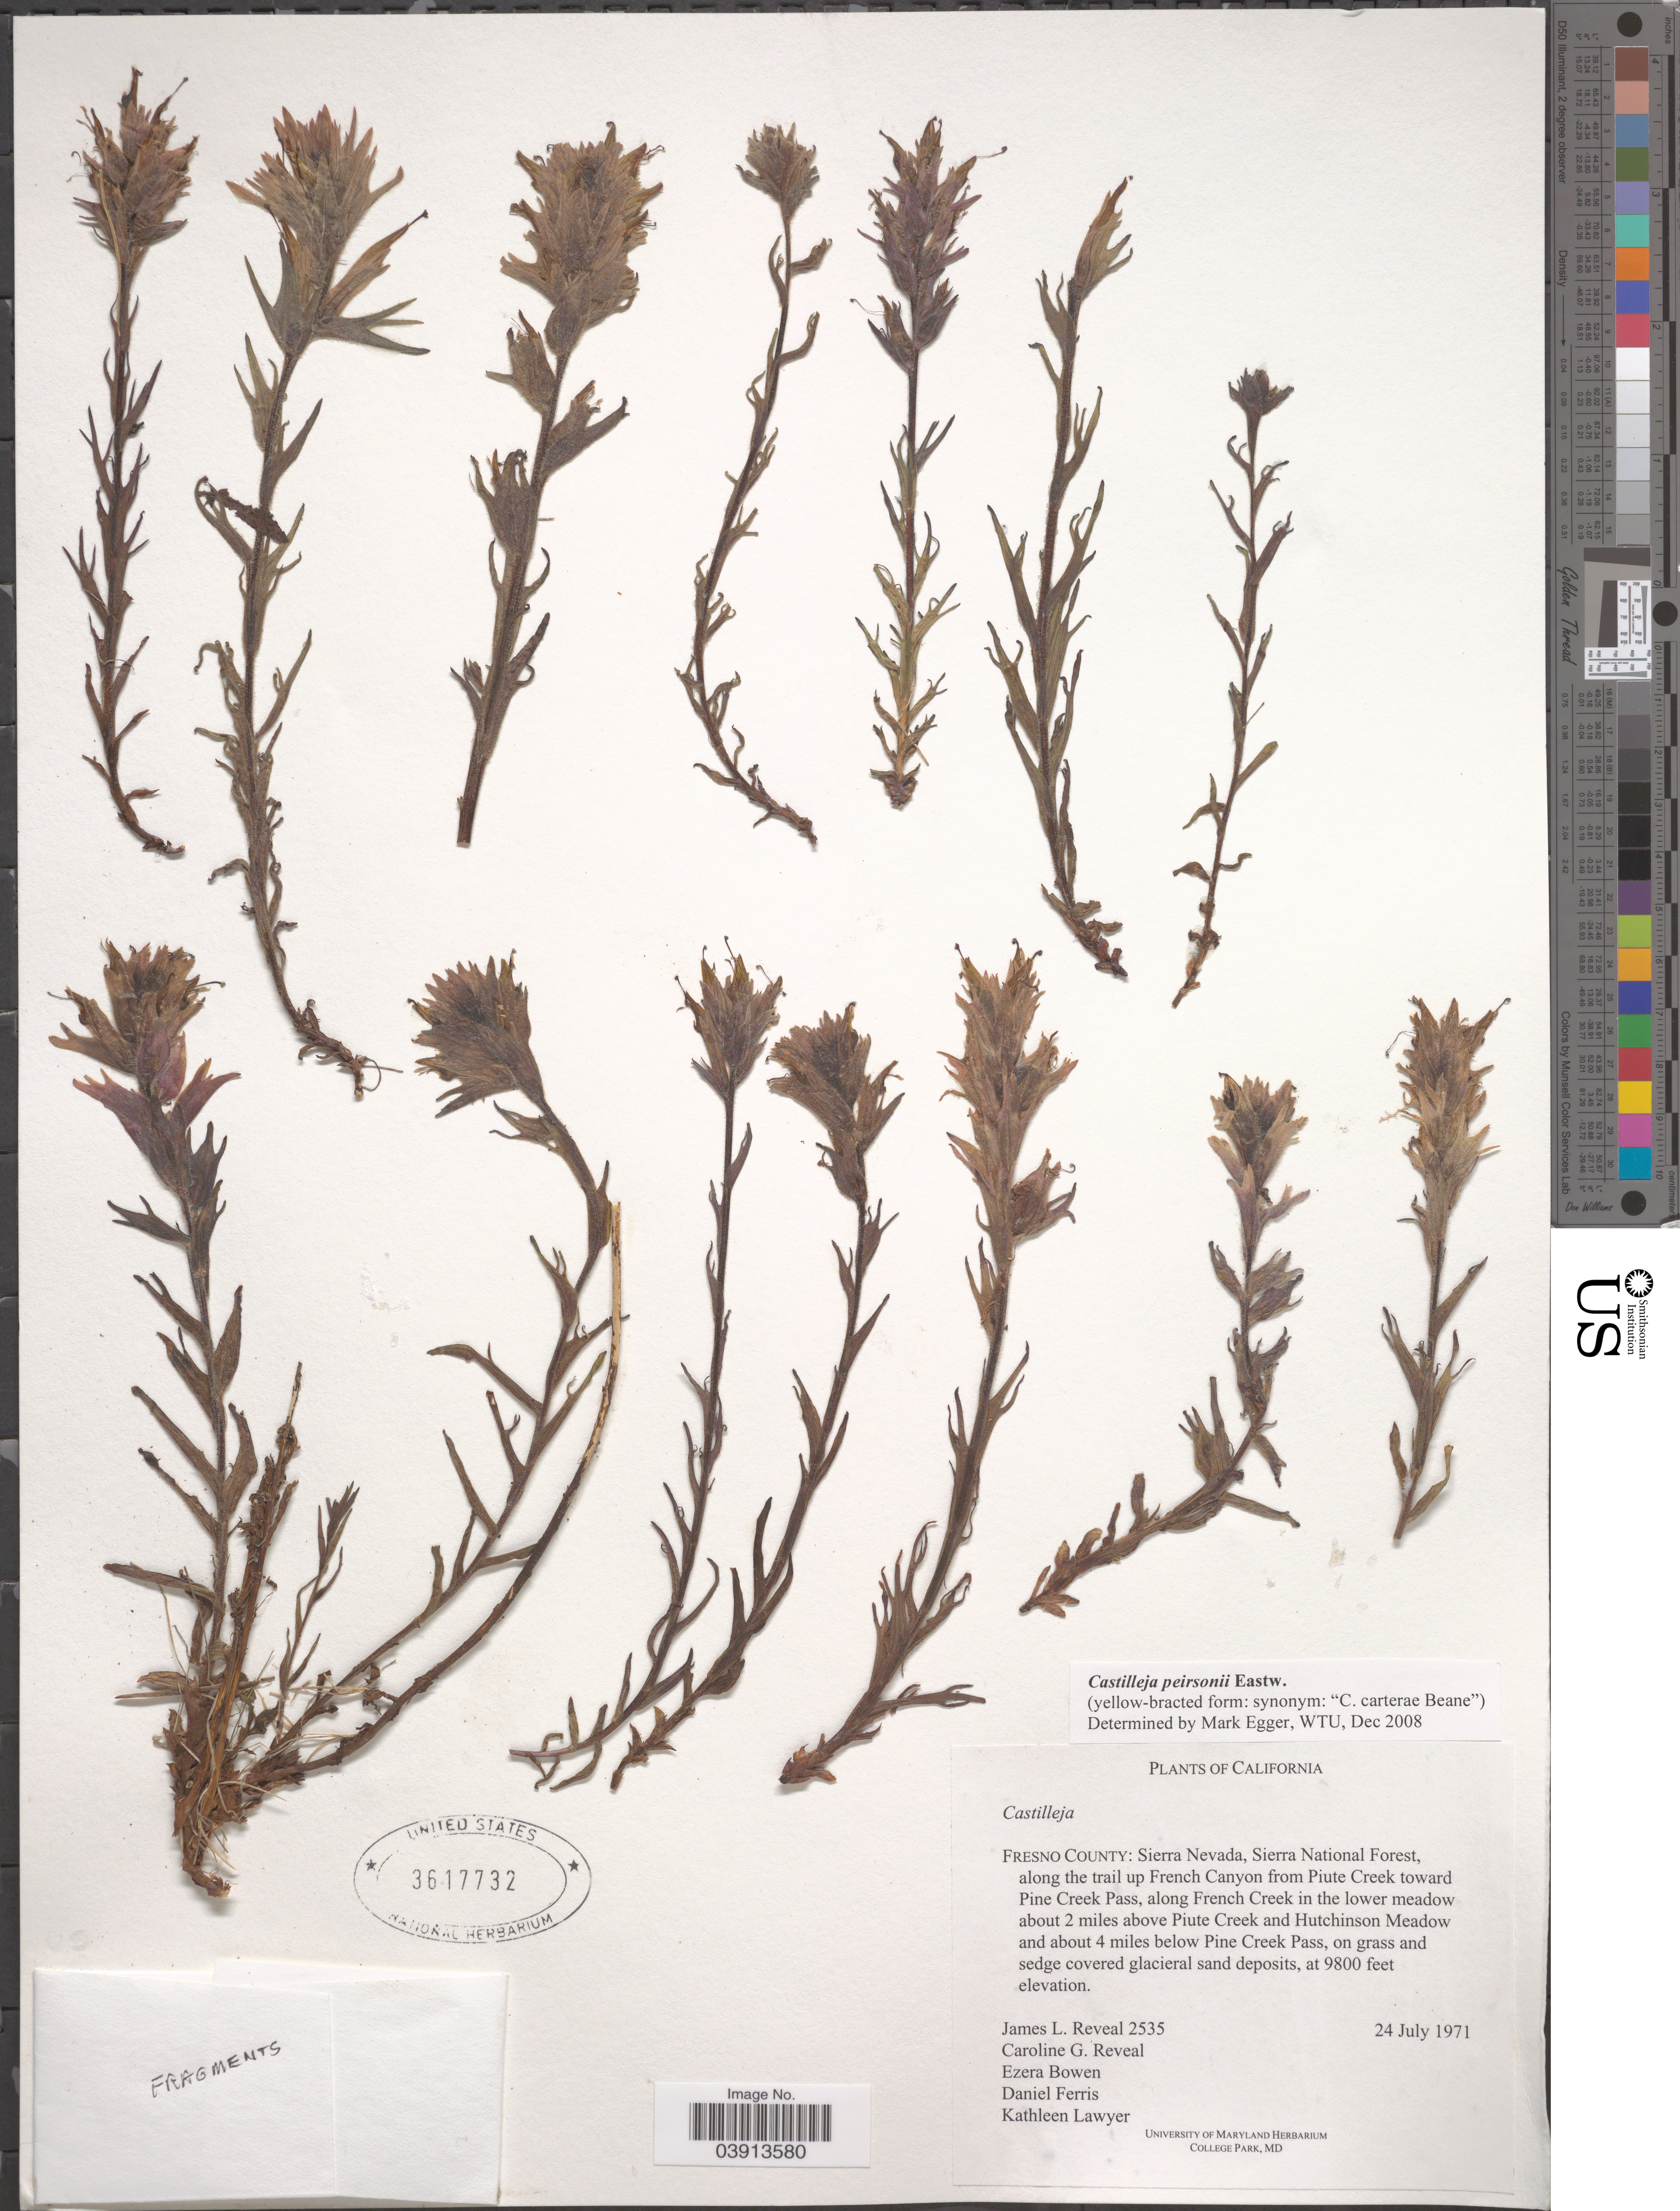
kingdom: Plantae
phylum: Tracheophyta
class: Magnoliopsida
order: Lamiales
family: Orobanchaceae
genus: Castilleja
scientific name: Castilleja peirsonii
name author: Eastw.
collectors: J. L. Reveal, C. G. Reveal, E. Bowen, D. Ferris & K. Lawyer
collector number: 2535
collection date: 1971-07-24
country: United States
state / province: California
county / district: Fresno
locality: Fresno County: Sierra Nevada, Sierra National Forest, along the trail up French Canyon from Piute Creek toward Pine Creek Pass, along French Creek in the lower meadow about 2 miles above Piute Creek and Hutchinson Meadow and about 4 miles below Pine Creek Pass.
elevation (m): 2987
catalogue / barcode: US 3617732